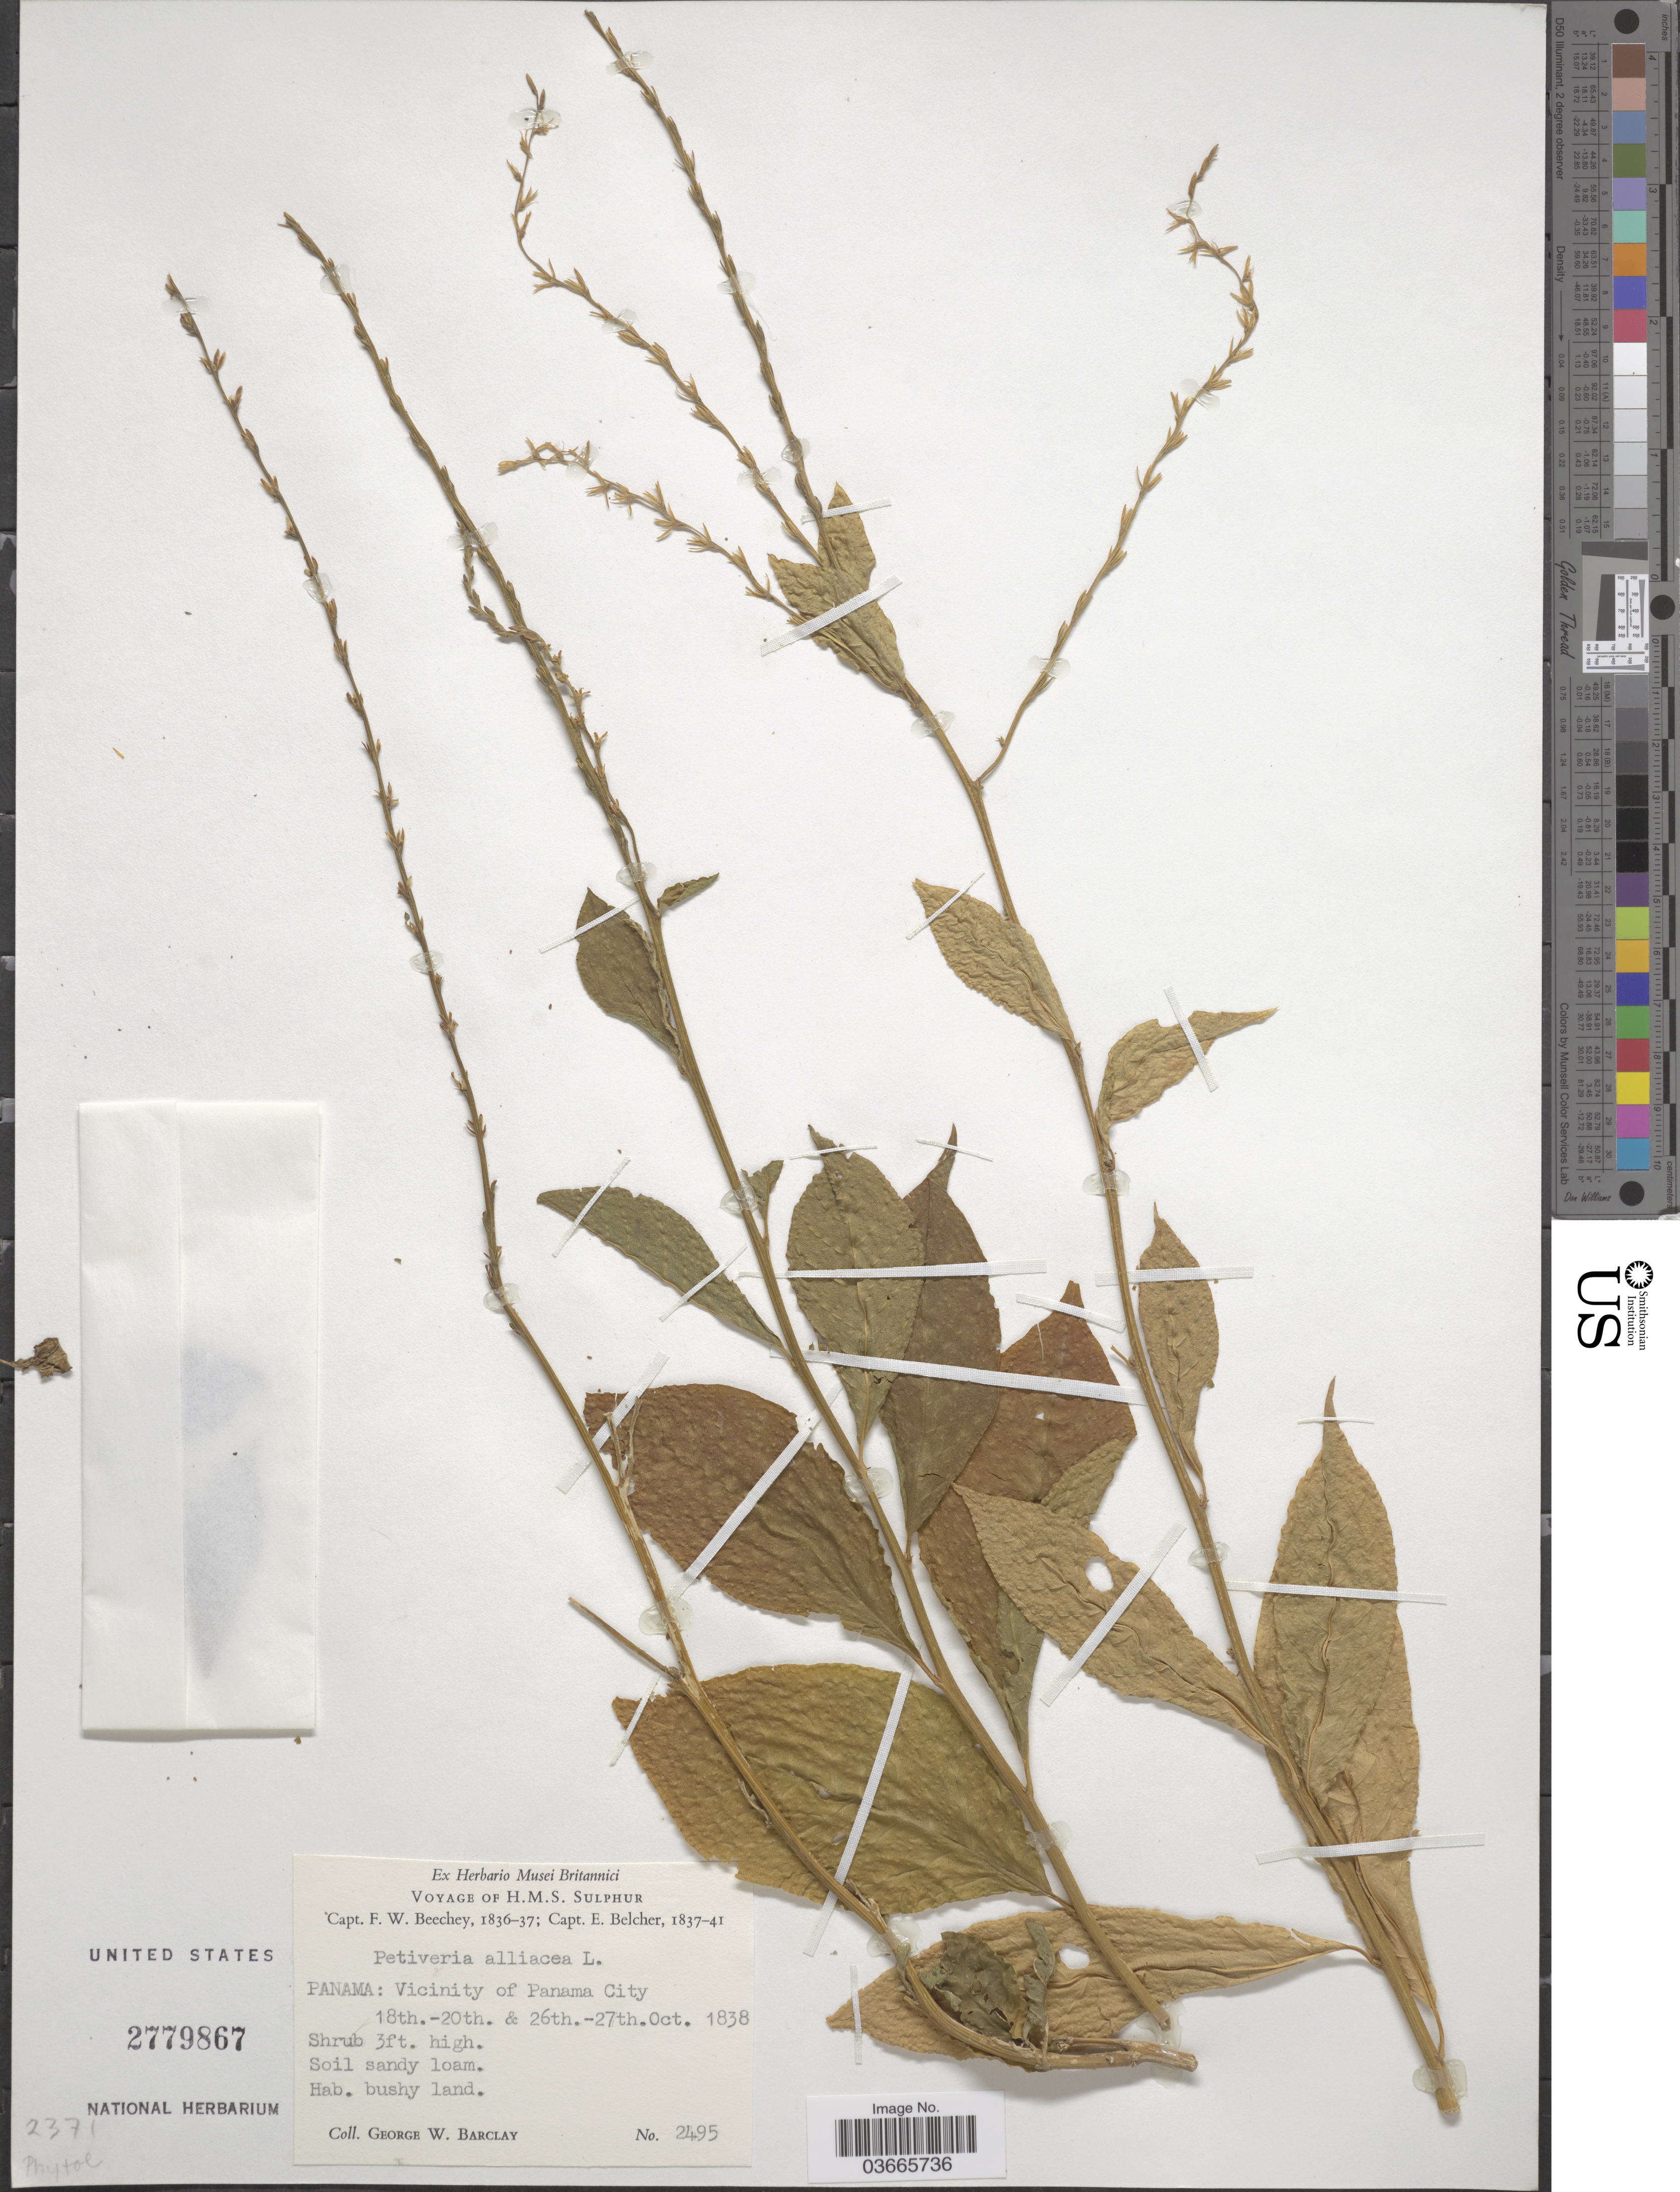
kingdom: Plantae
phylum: Tracheophyta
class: Magnoliopsida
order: Caryophyllales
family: Phytolaccaceae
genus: Petiveria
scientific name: Petiveria alliacea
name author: L.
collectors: G. W. Barclay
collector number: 2495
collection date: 1838-10-18/1838-10-27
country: Panama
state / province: Panamá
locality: Vicinity of Panama City.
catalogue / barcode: US 2779867